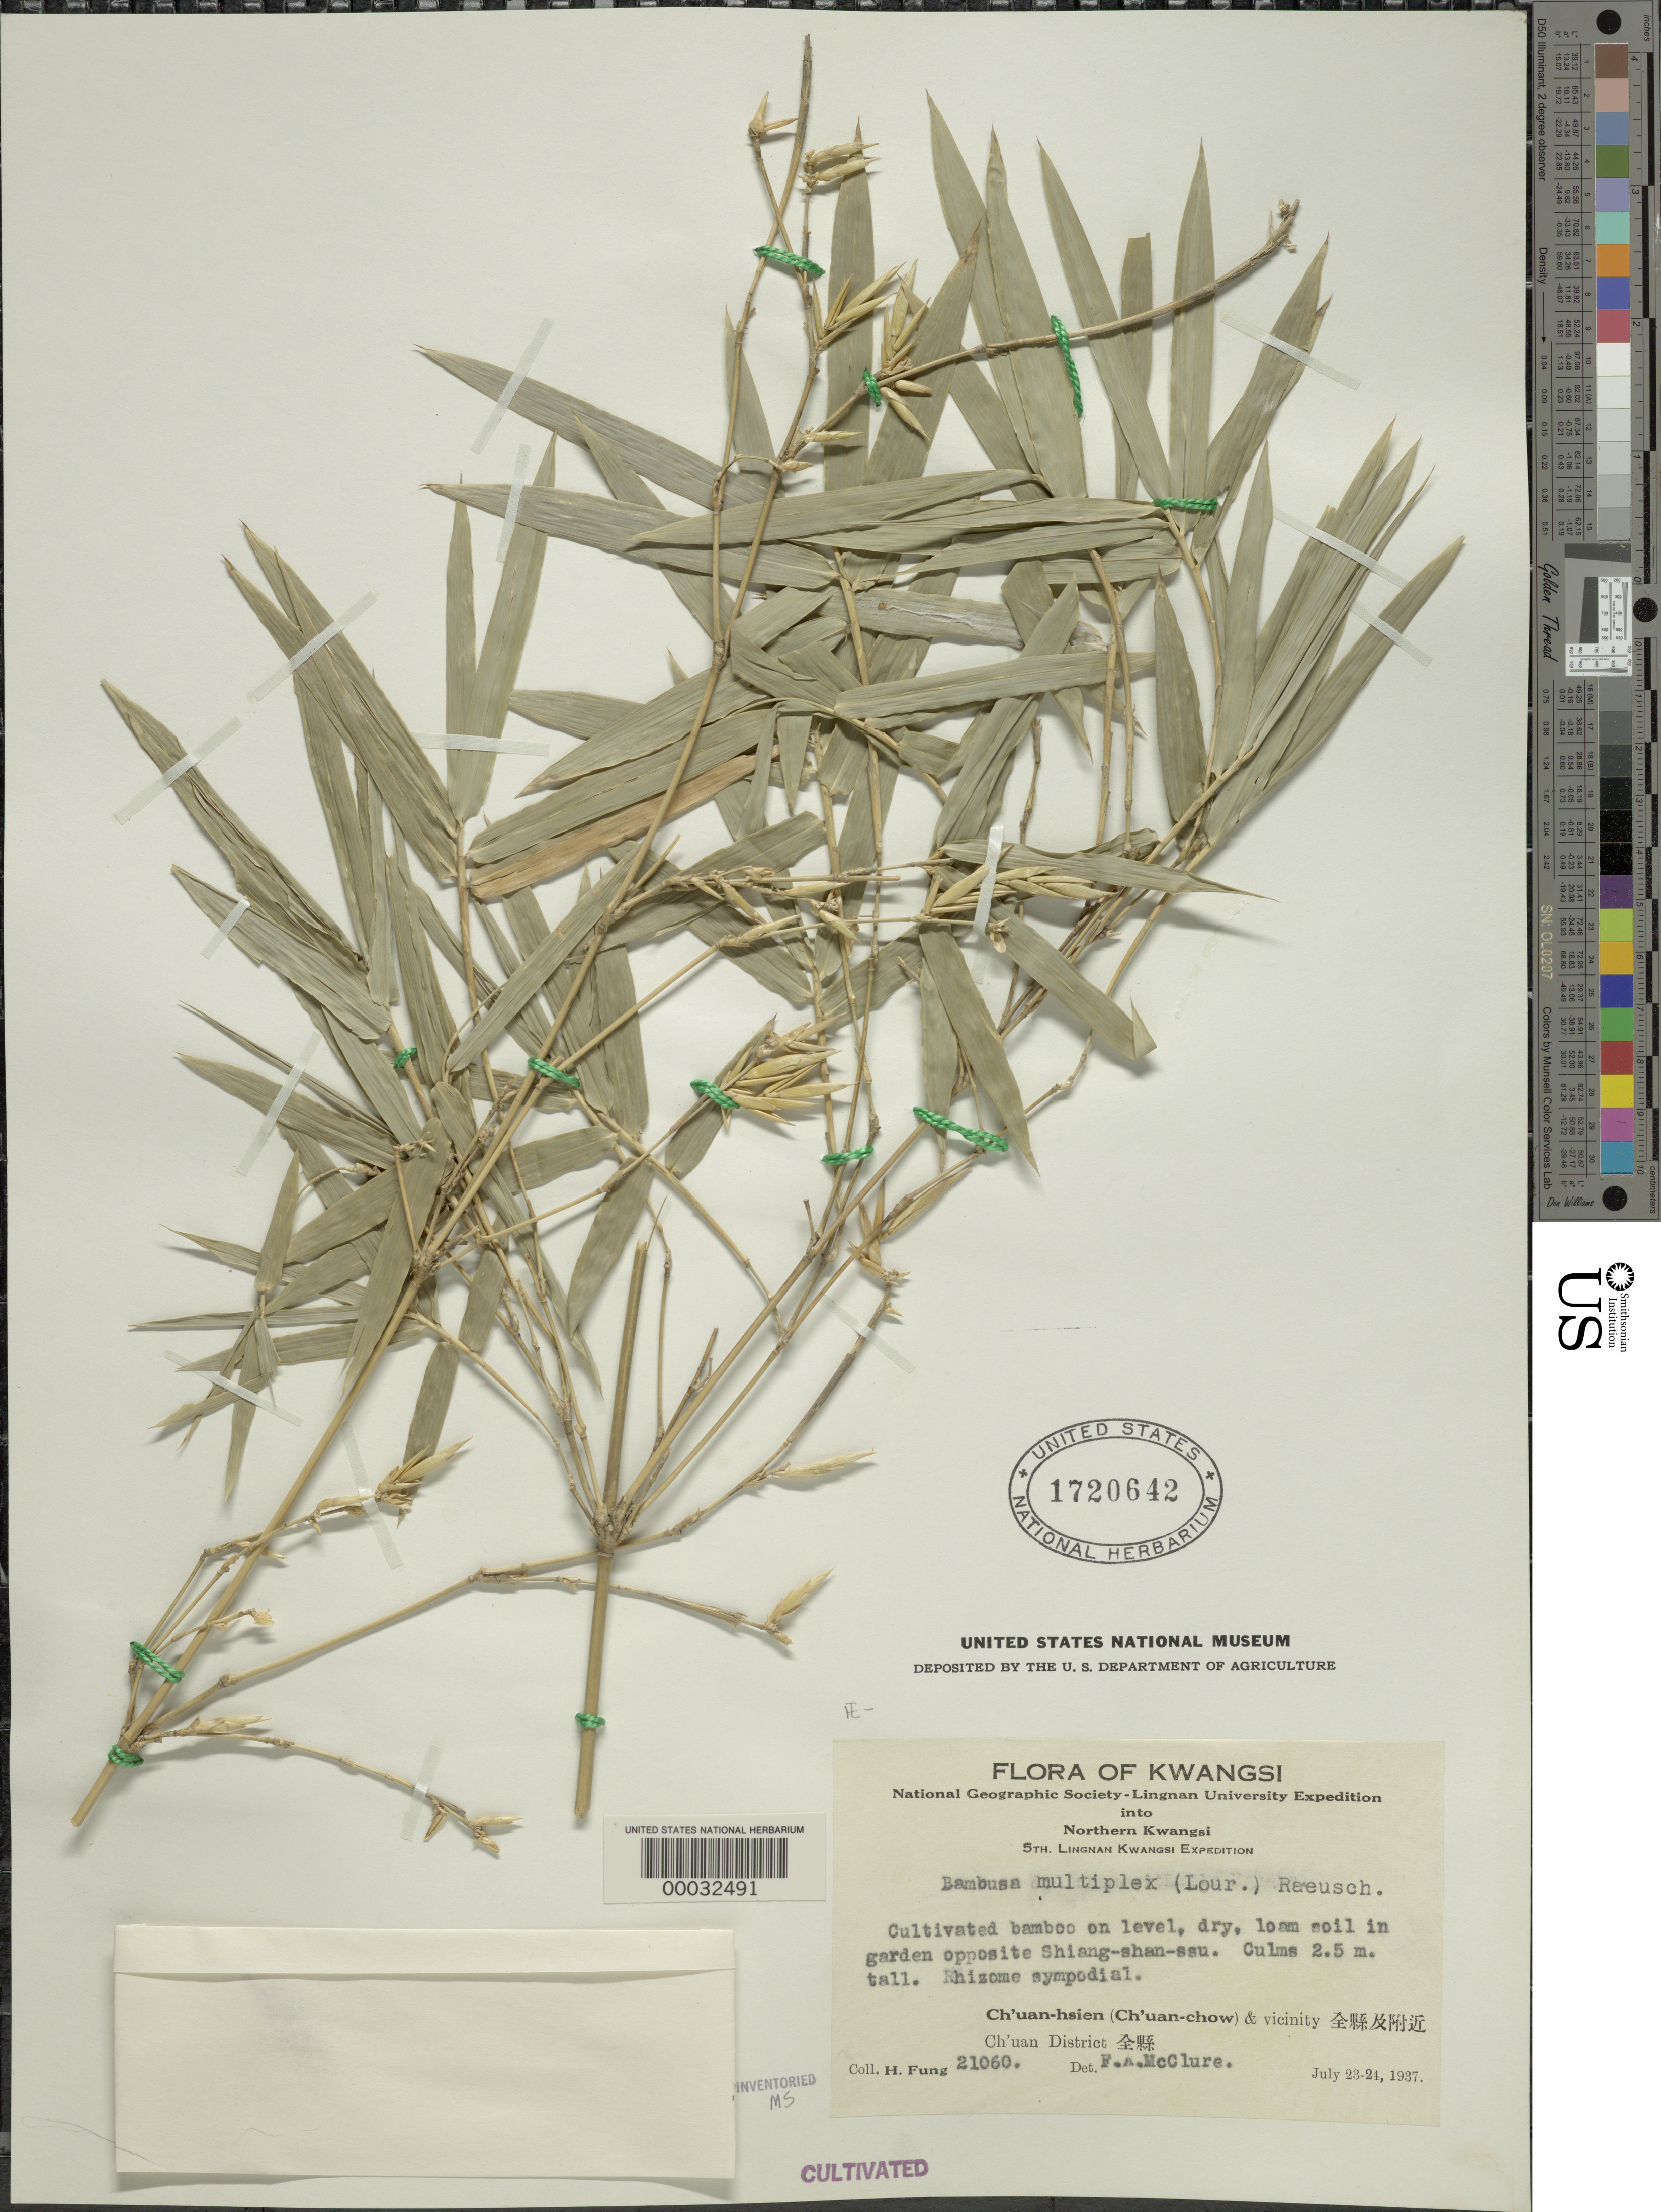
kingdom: Plantae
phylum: Tracheophyta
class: Liliopsida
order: Poales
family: Poaceae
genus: Bambusa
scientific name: Bambusa multiplex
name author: (Lour.) Raeusch. ex Schult. & Schult. f.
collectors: H. L. Fung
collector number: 21060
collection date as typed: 23 Jul 1937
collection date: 1937-07-23/1937-07-24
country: China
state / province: Guangxi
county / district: Chuan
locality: C'uan-hsien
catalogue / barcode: US 1720642